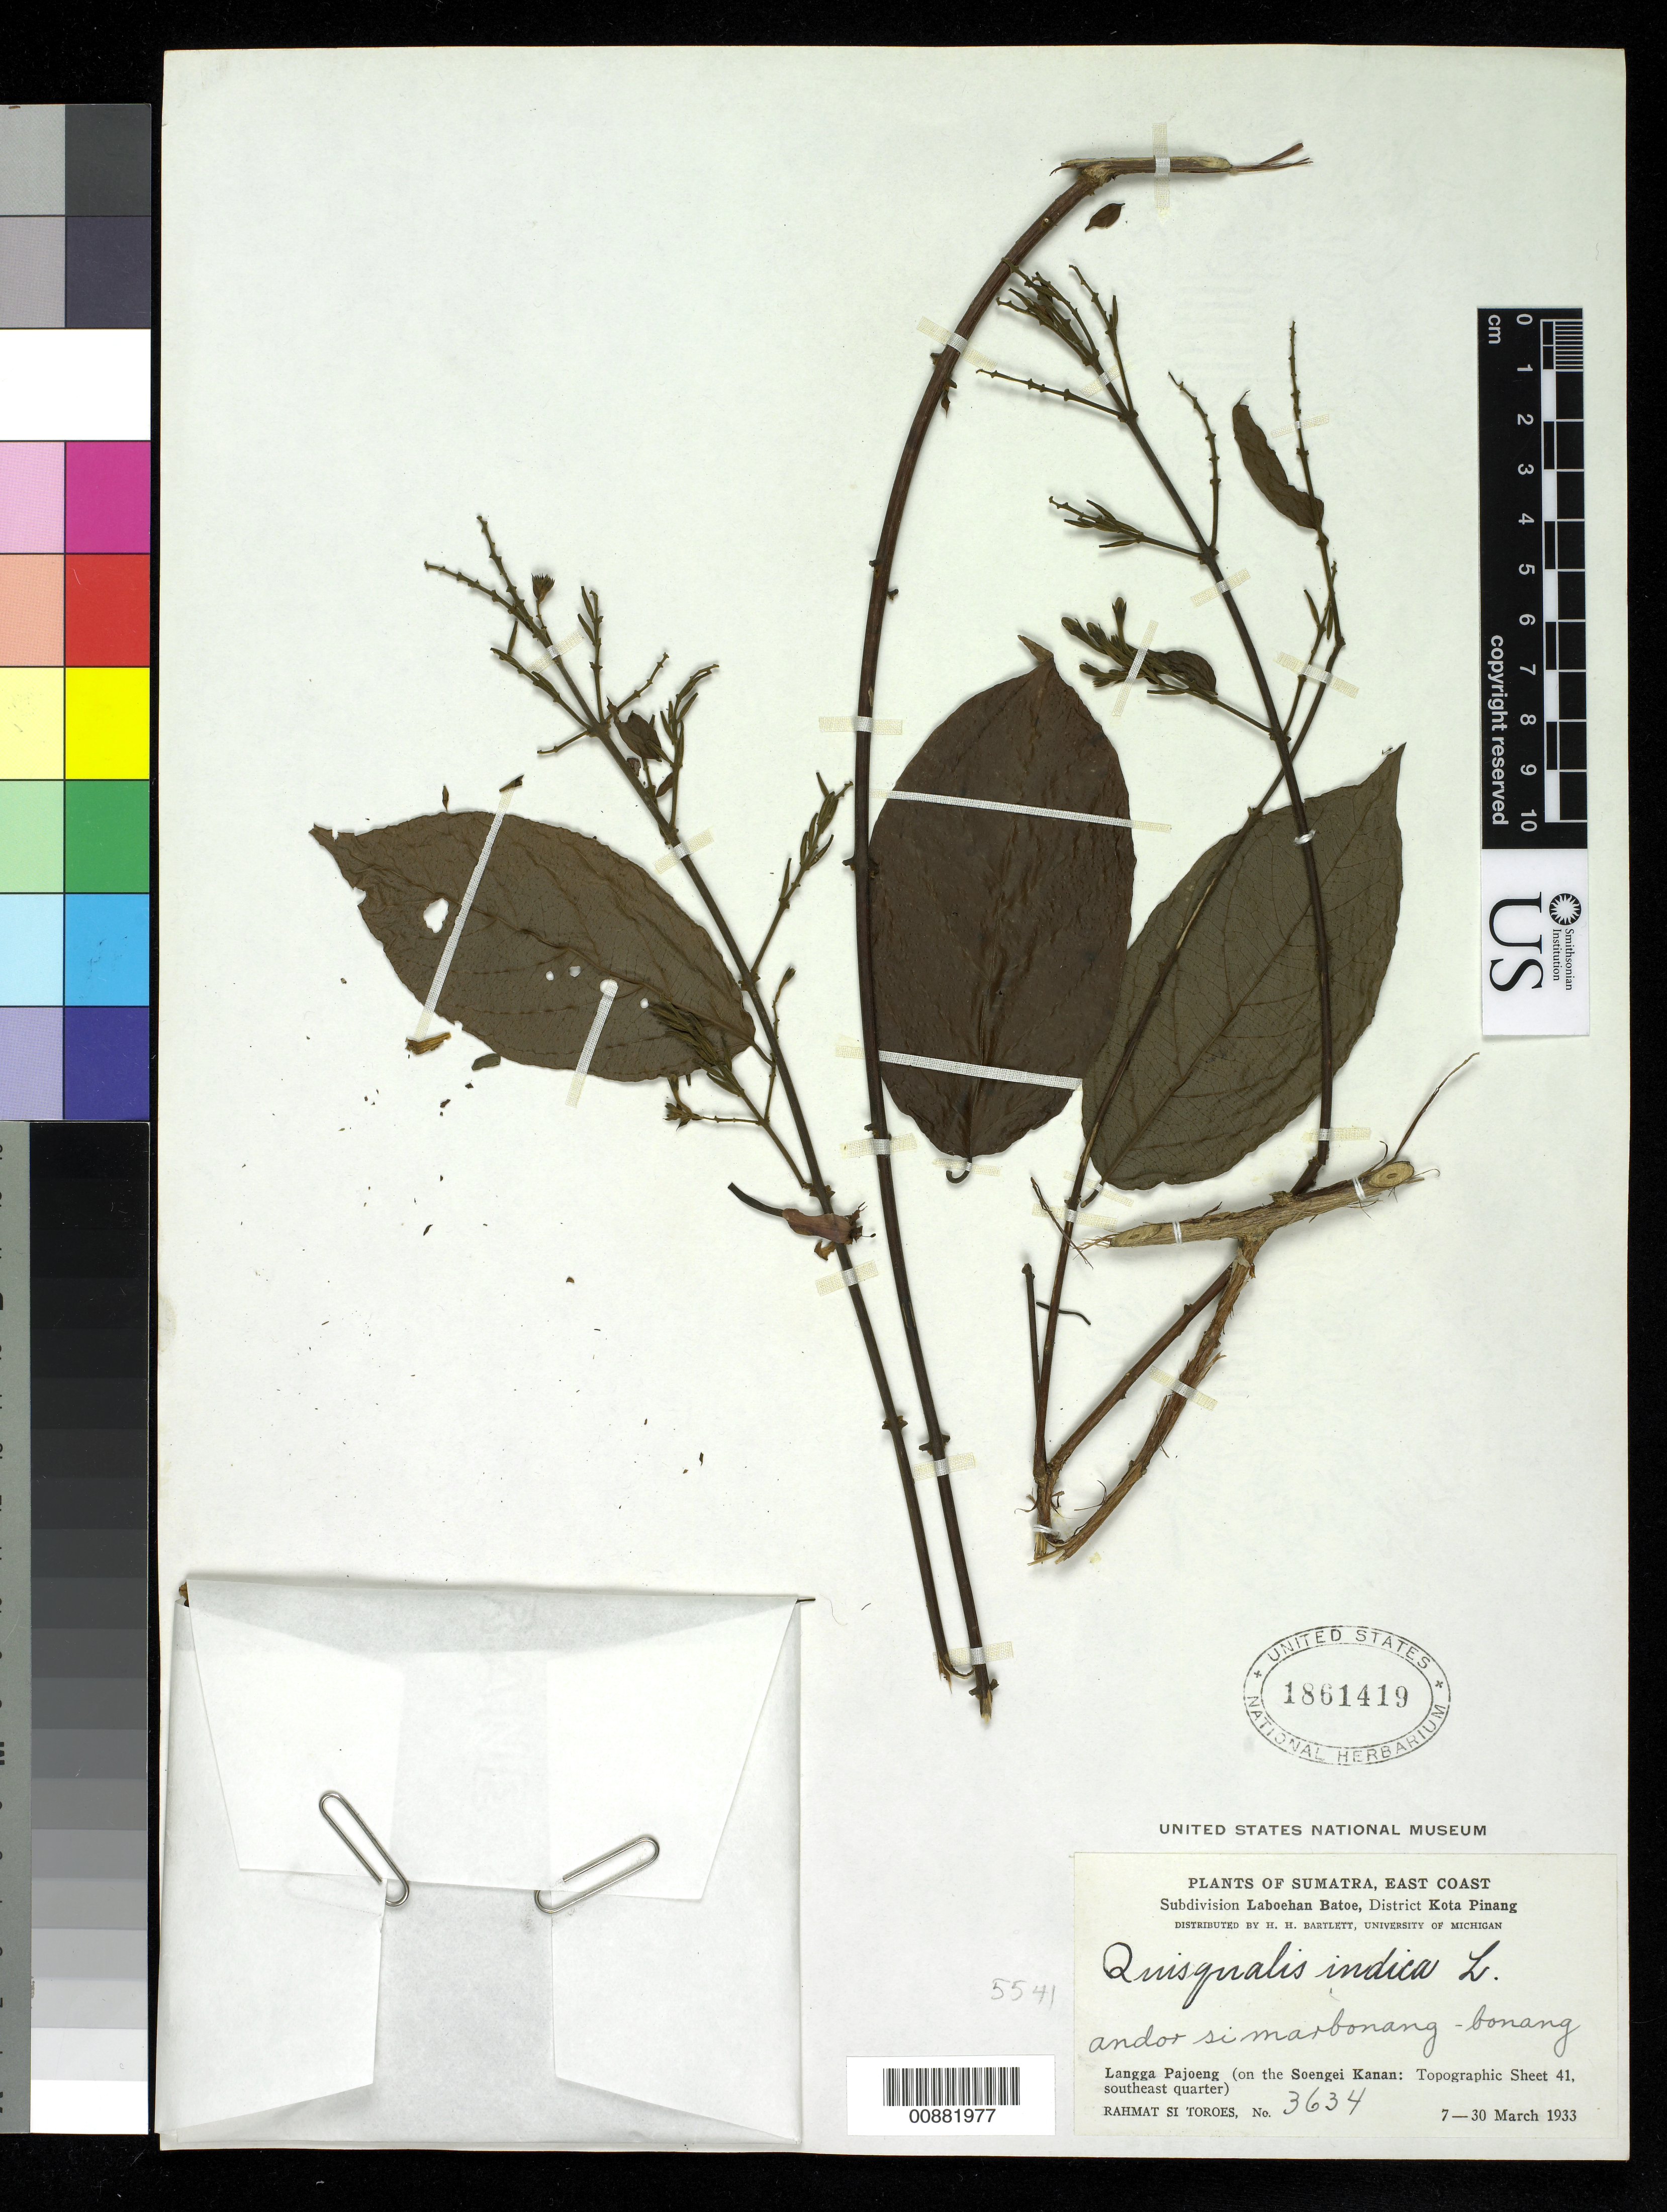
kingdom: Plantae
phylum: Tracheophyta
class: Magnoliopsida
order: Myrtales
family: Combretaceae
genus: Quisqualis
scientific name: Quisqualis indica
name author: L.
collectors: R. A. Toro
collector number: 3634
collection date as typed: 07 Mar 1933 to 30 Mar 1933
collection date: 1933-03-07/1933-03-30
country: Indonesia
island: Sumatra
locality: east coast, subdivision Laboehan Batoe, District Kota Pinang, Langga Pajoeng, on the Soengei Kanan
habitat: Topographic sheet 41, southeast quarter.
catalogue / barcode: US 1861419